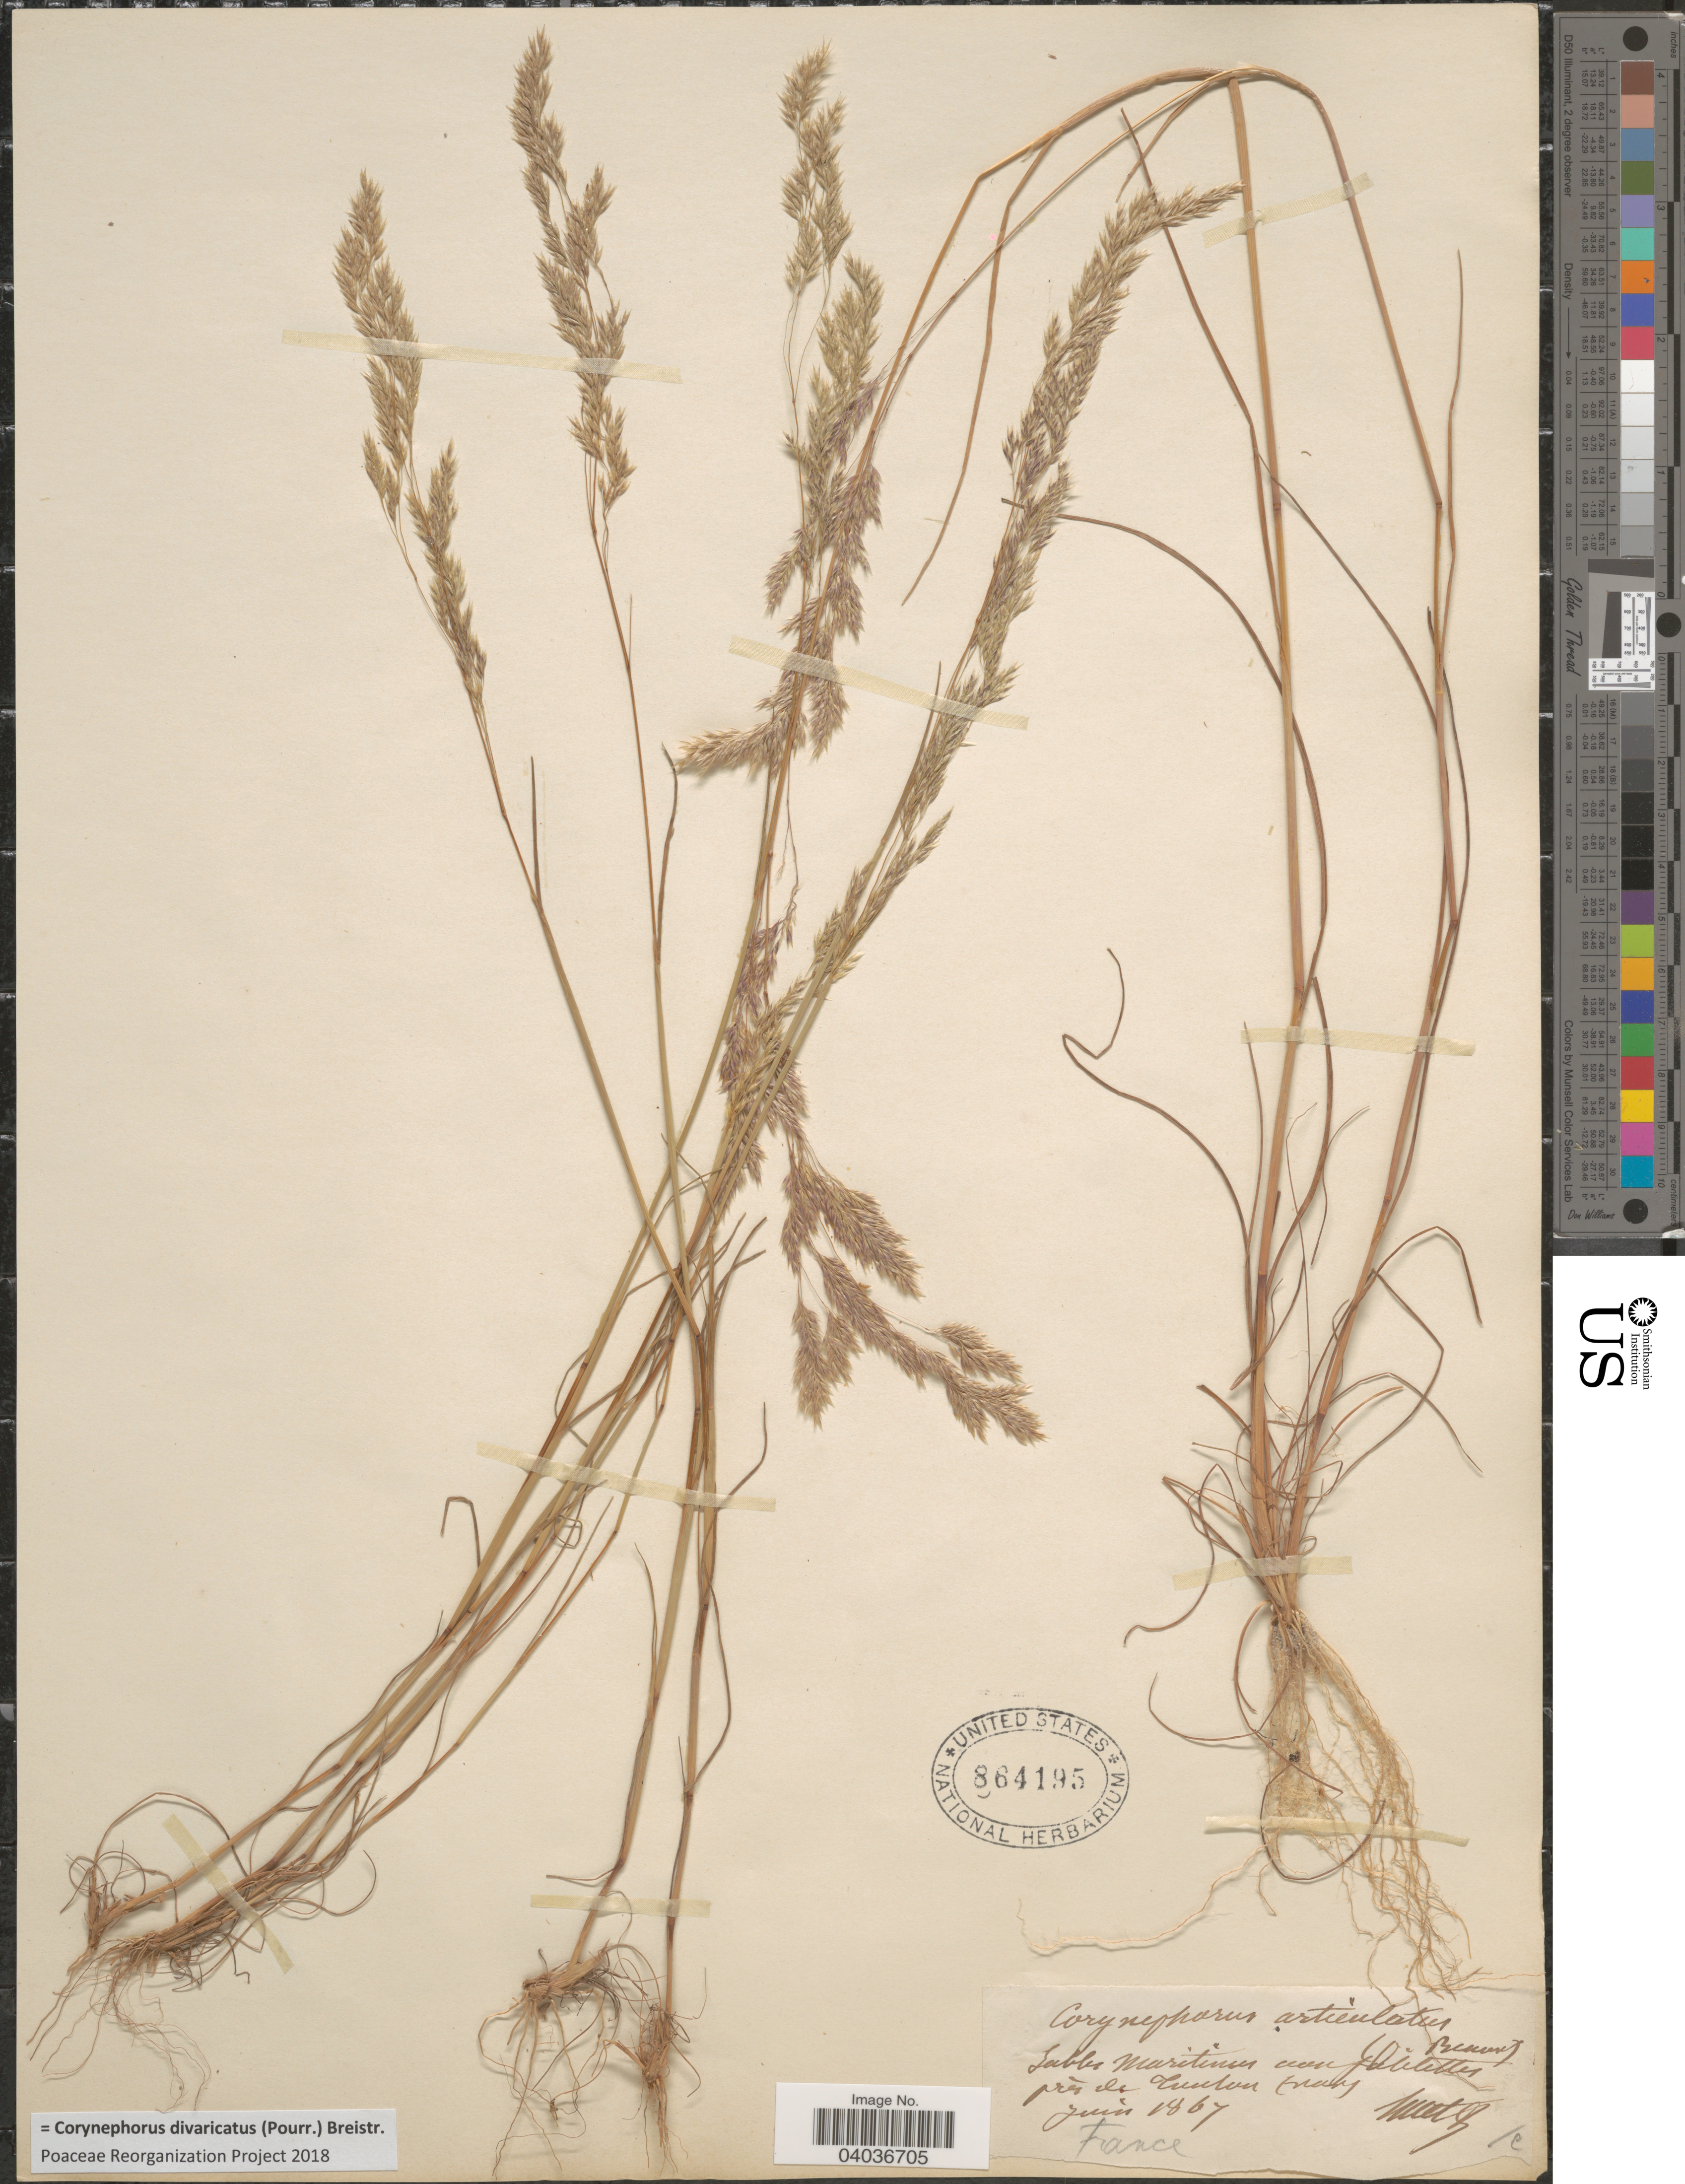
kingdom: Plantae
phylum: Tracheophyta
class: Liliopsida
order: Poales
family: Poaceae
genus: Corynephorus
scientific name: Corynephorus divaricatus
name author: (Pourr.) Breistroffer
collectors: Huetz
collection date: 1867-06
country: France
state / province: Provence-Alpes-Côte d'Azur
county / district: Var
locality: Sables maritimes aux [illegible text] près de Toulon (var).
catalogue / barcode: US 864195